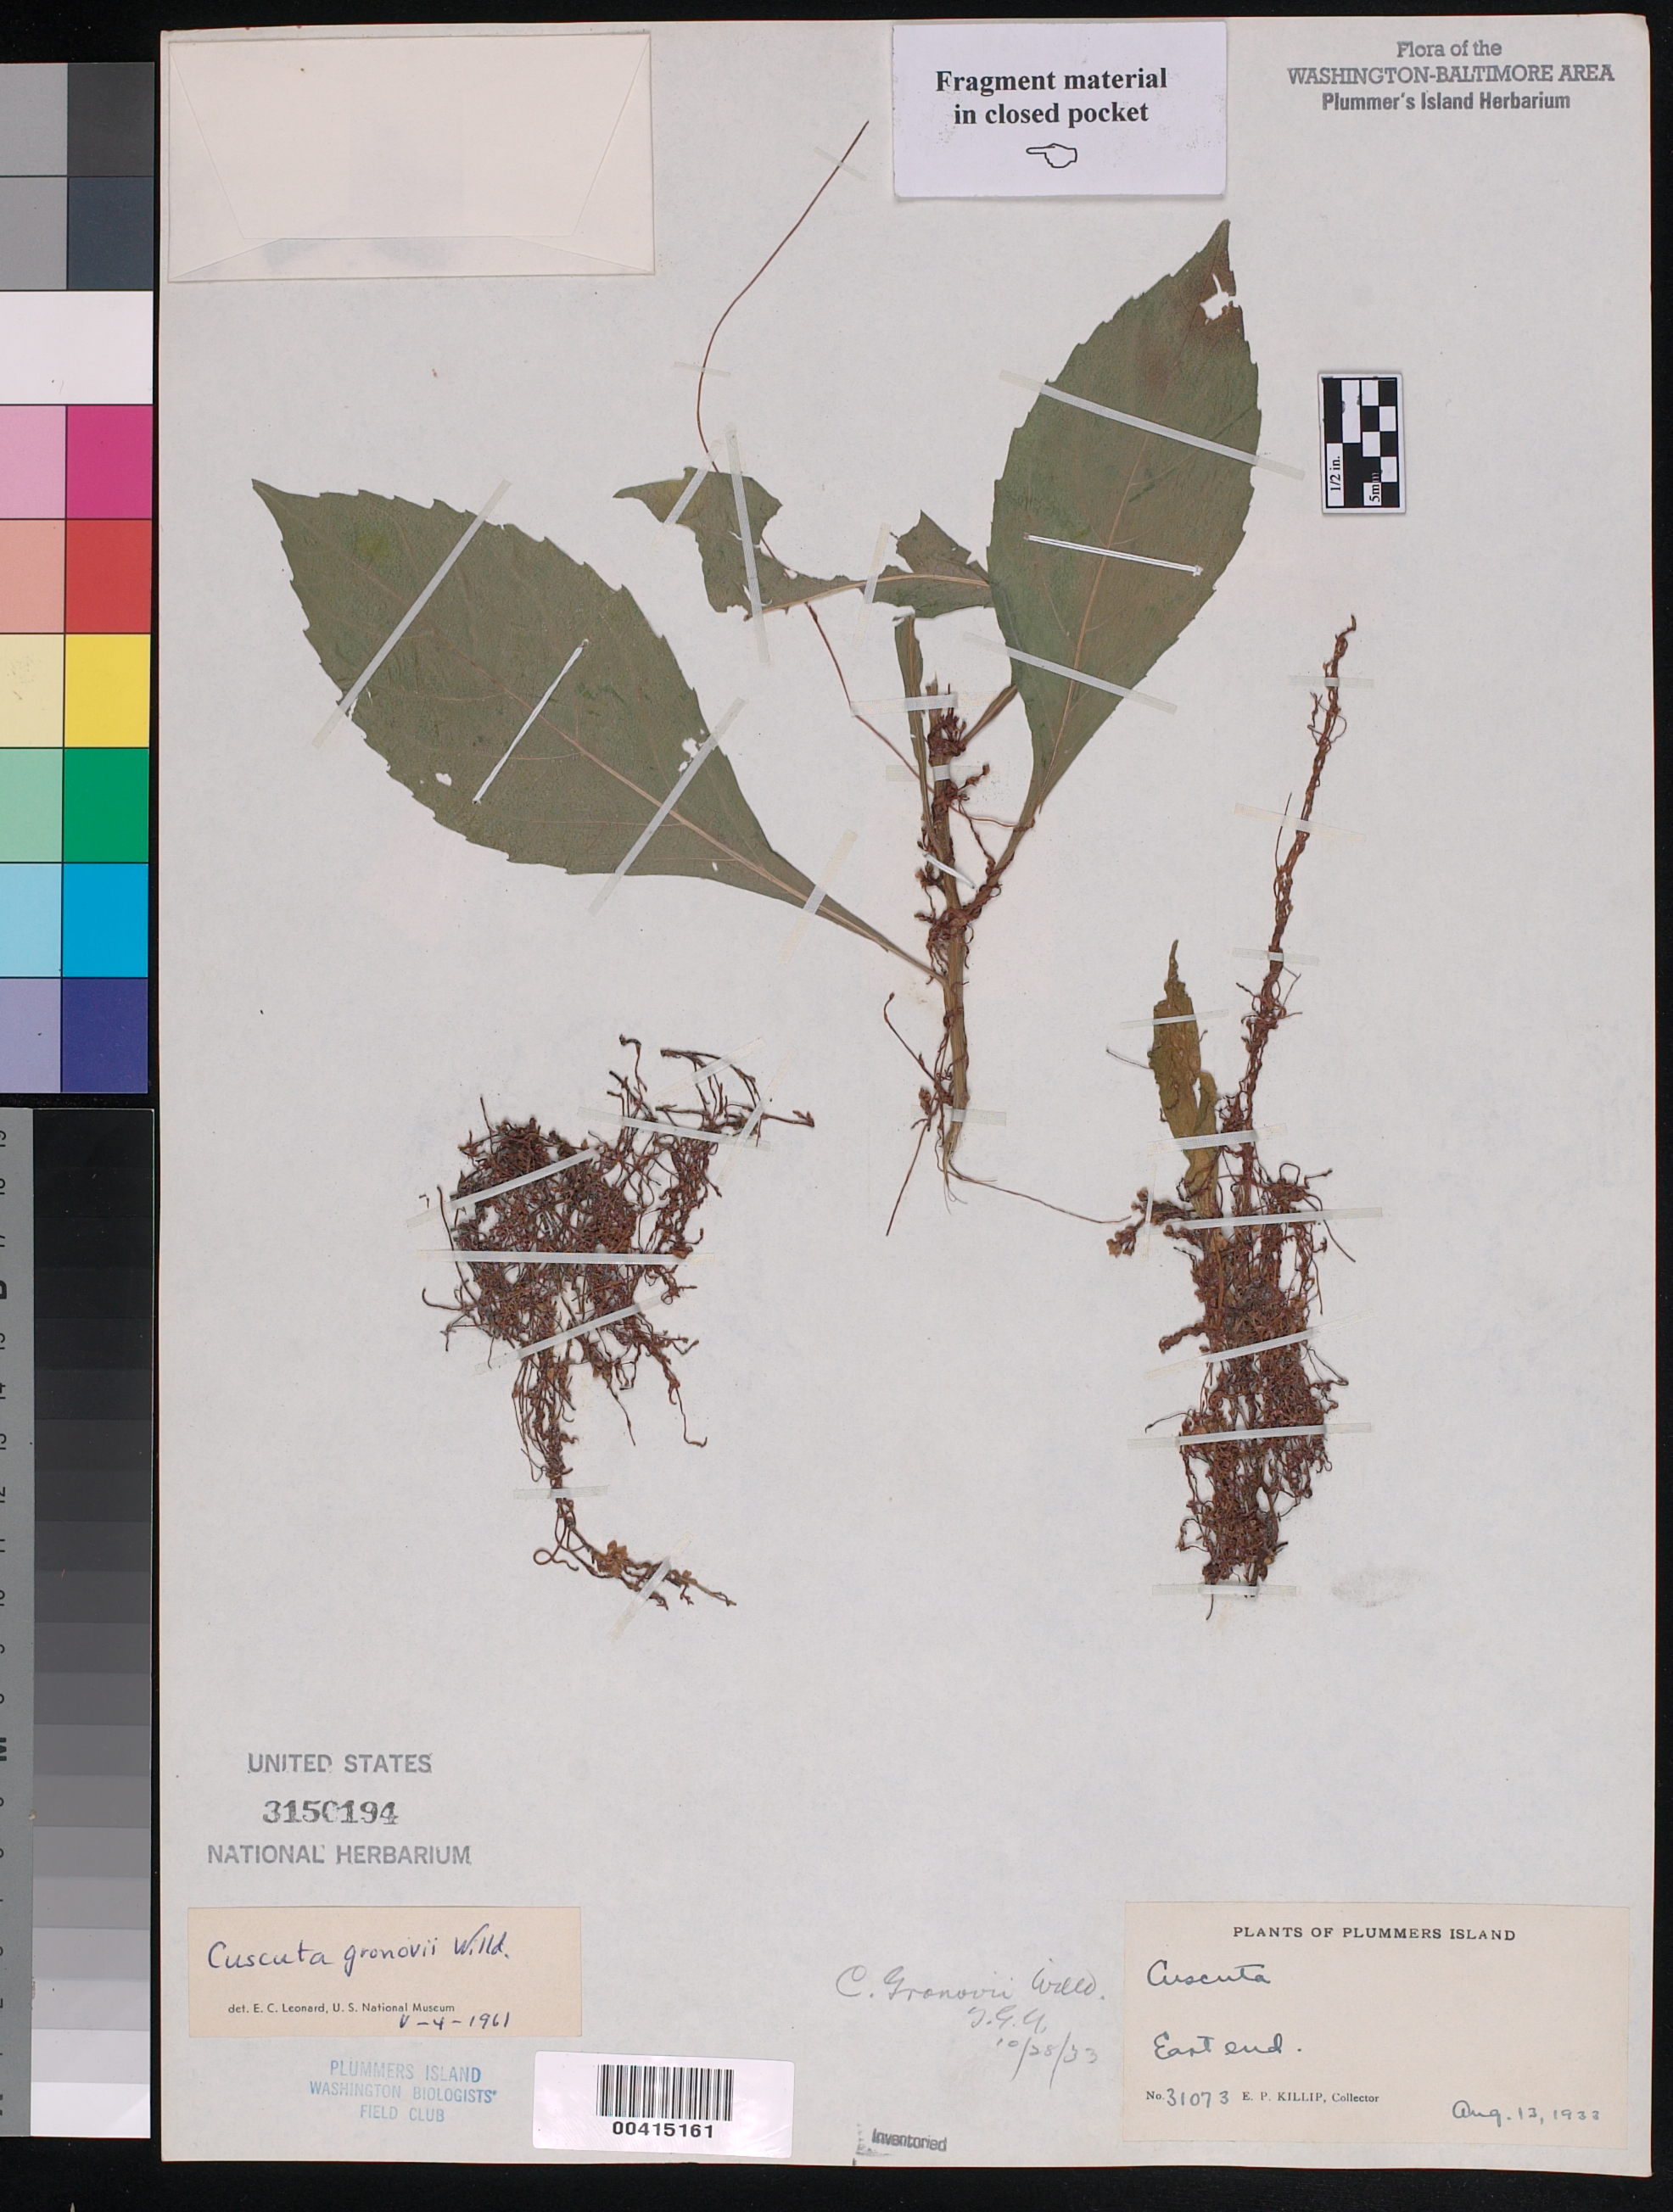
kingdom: Plantae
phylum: Tracheophyta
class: Magnoliopsida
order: Solanales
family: Convolvulaceae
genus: Cuscuta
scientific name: Cuscuta gronovii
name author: Willd. ex Schult.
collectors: E. P. Killip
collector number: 31073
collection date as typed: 13 Aug 1933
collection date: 1933-08-13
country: United States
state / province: Maryland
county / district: Montgomery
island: Plummers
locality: Plummer's Island; east end C. & O. Canal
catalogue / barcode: US 3150194